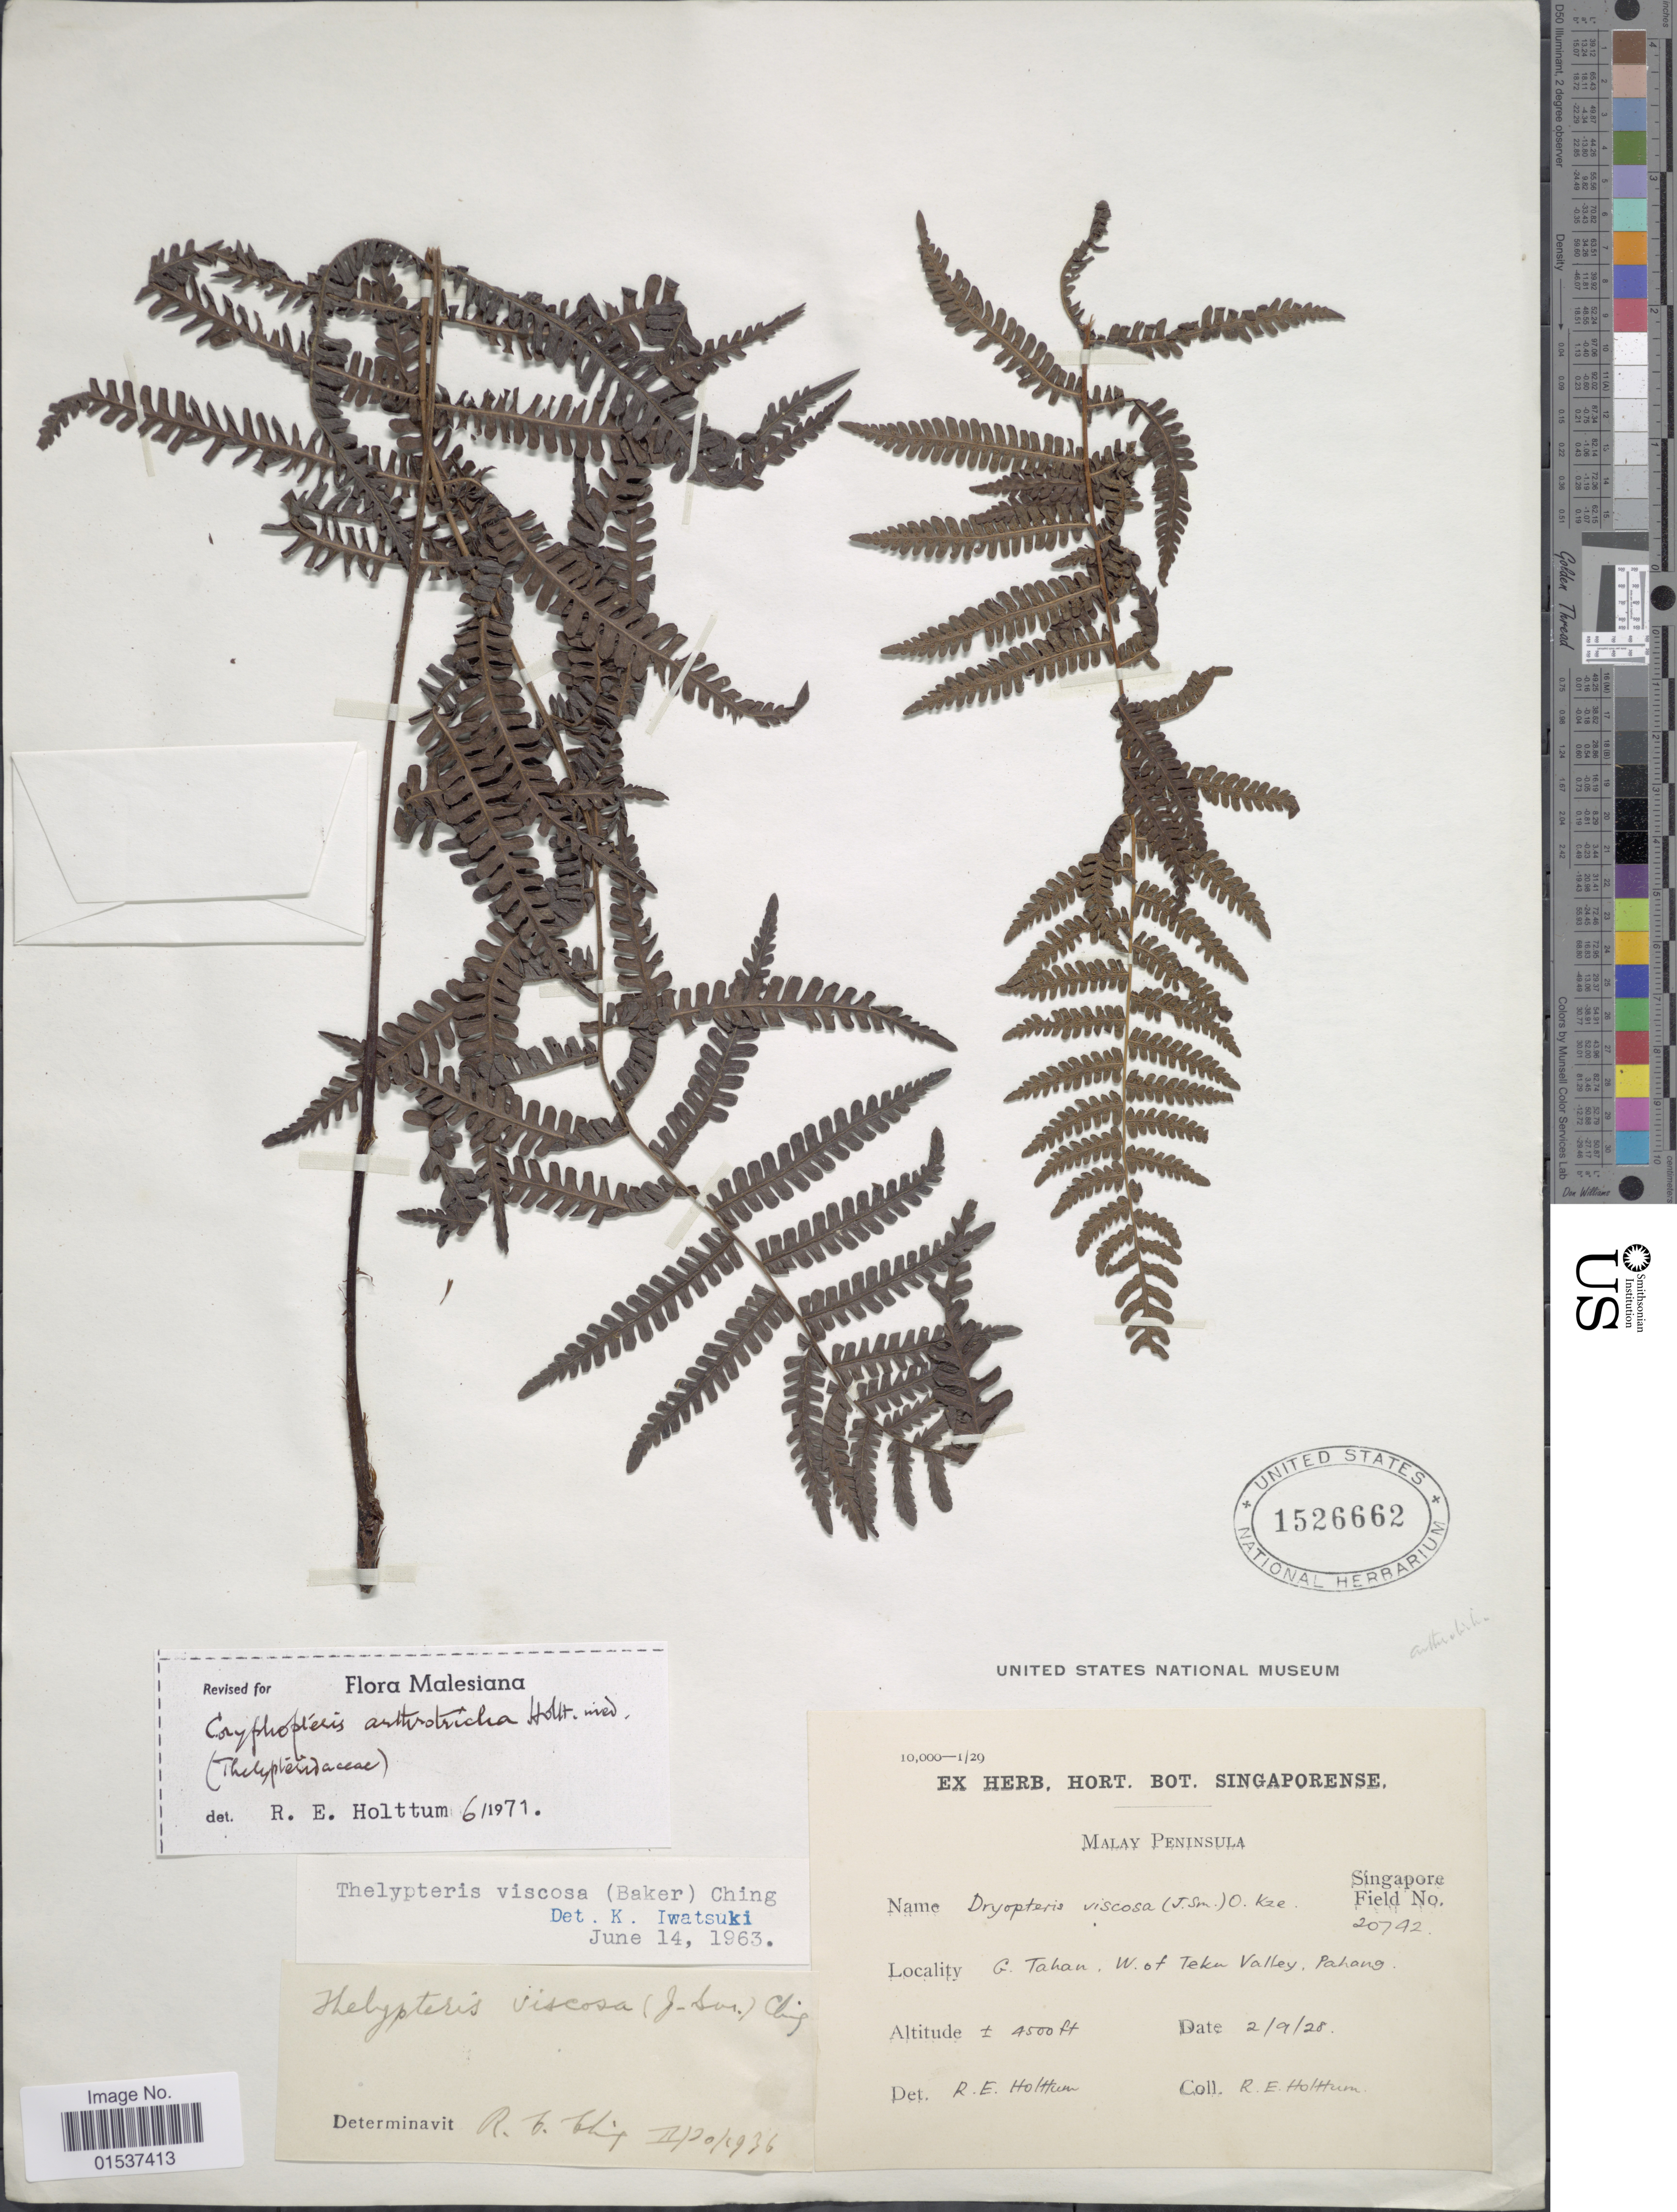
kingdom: Plantae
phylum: Tracheophyta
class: Polypodiopsida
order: Polypodiales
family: Thelypteridaceae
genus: Coryphopteris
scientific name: Coryphopteris arthrotricha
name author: Holttum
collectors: R. E. Holttum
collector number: Singapore Field 20742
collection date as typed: Transcribed d/m/y: 2/9/28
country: Malaysia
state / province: Pahang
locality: Malay Peninsula. G. Tahan, W. of Teku Valley, Pahang.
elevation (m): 1372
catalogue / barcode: US 1526662